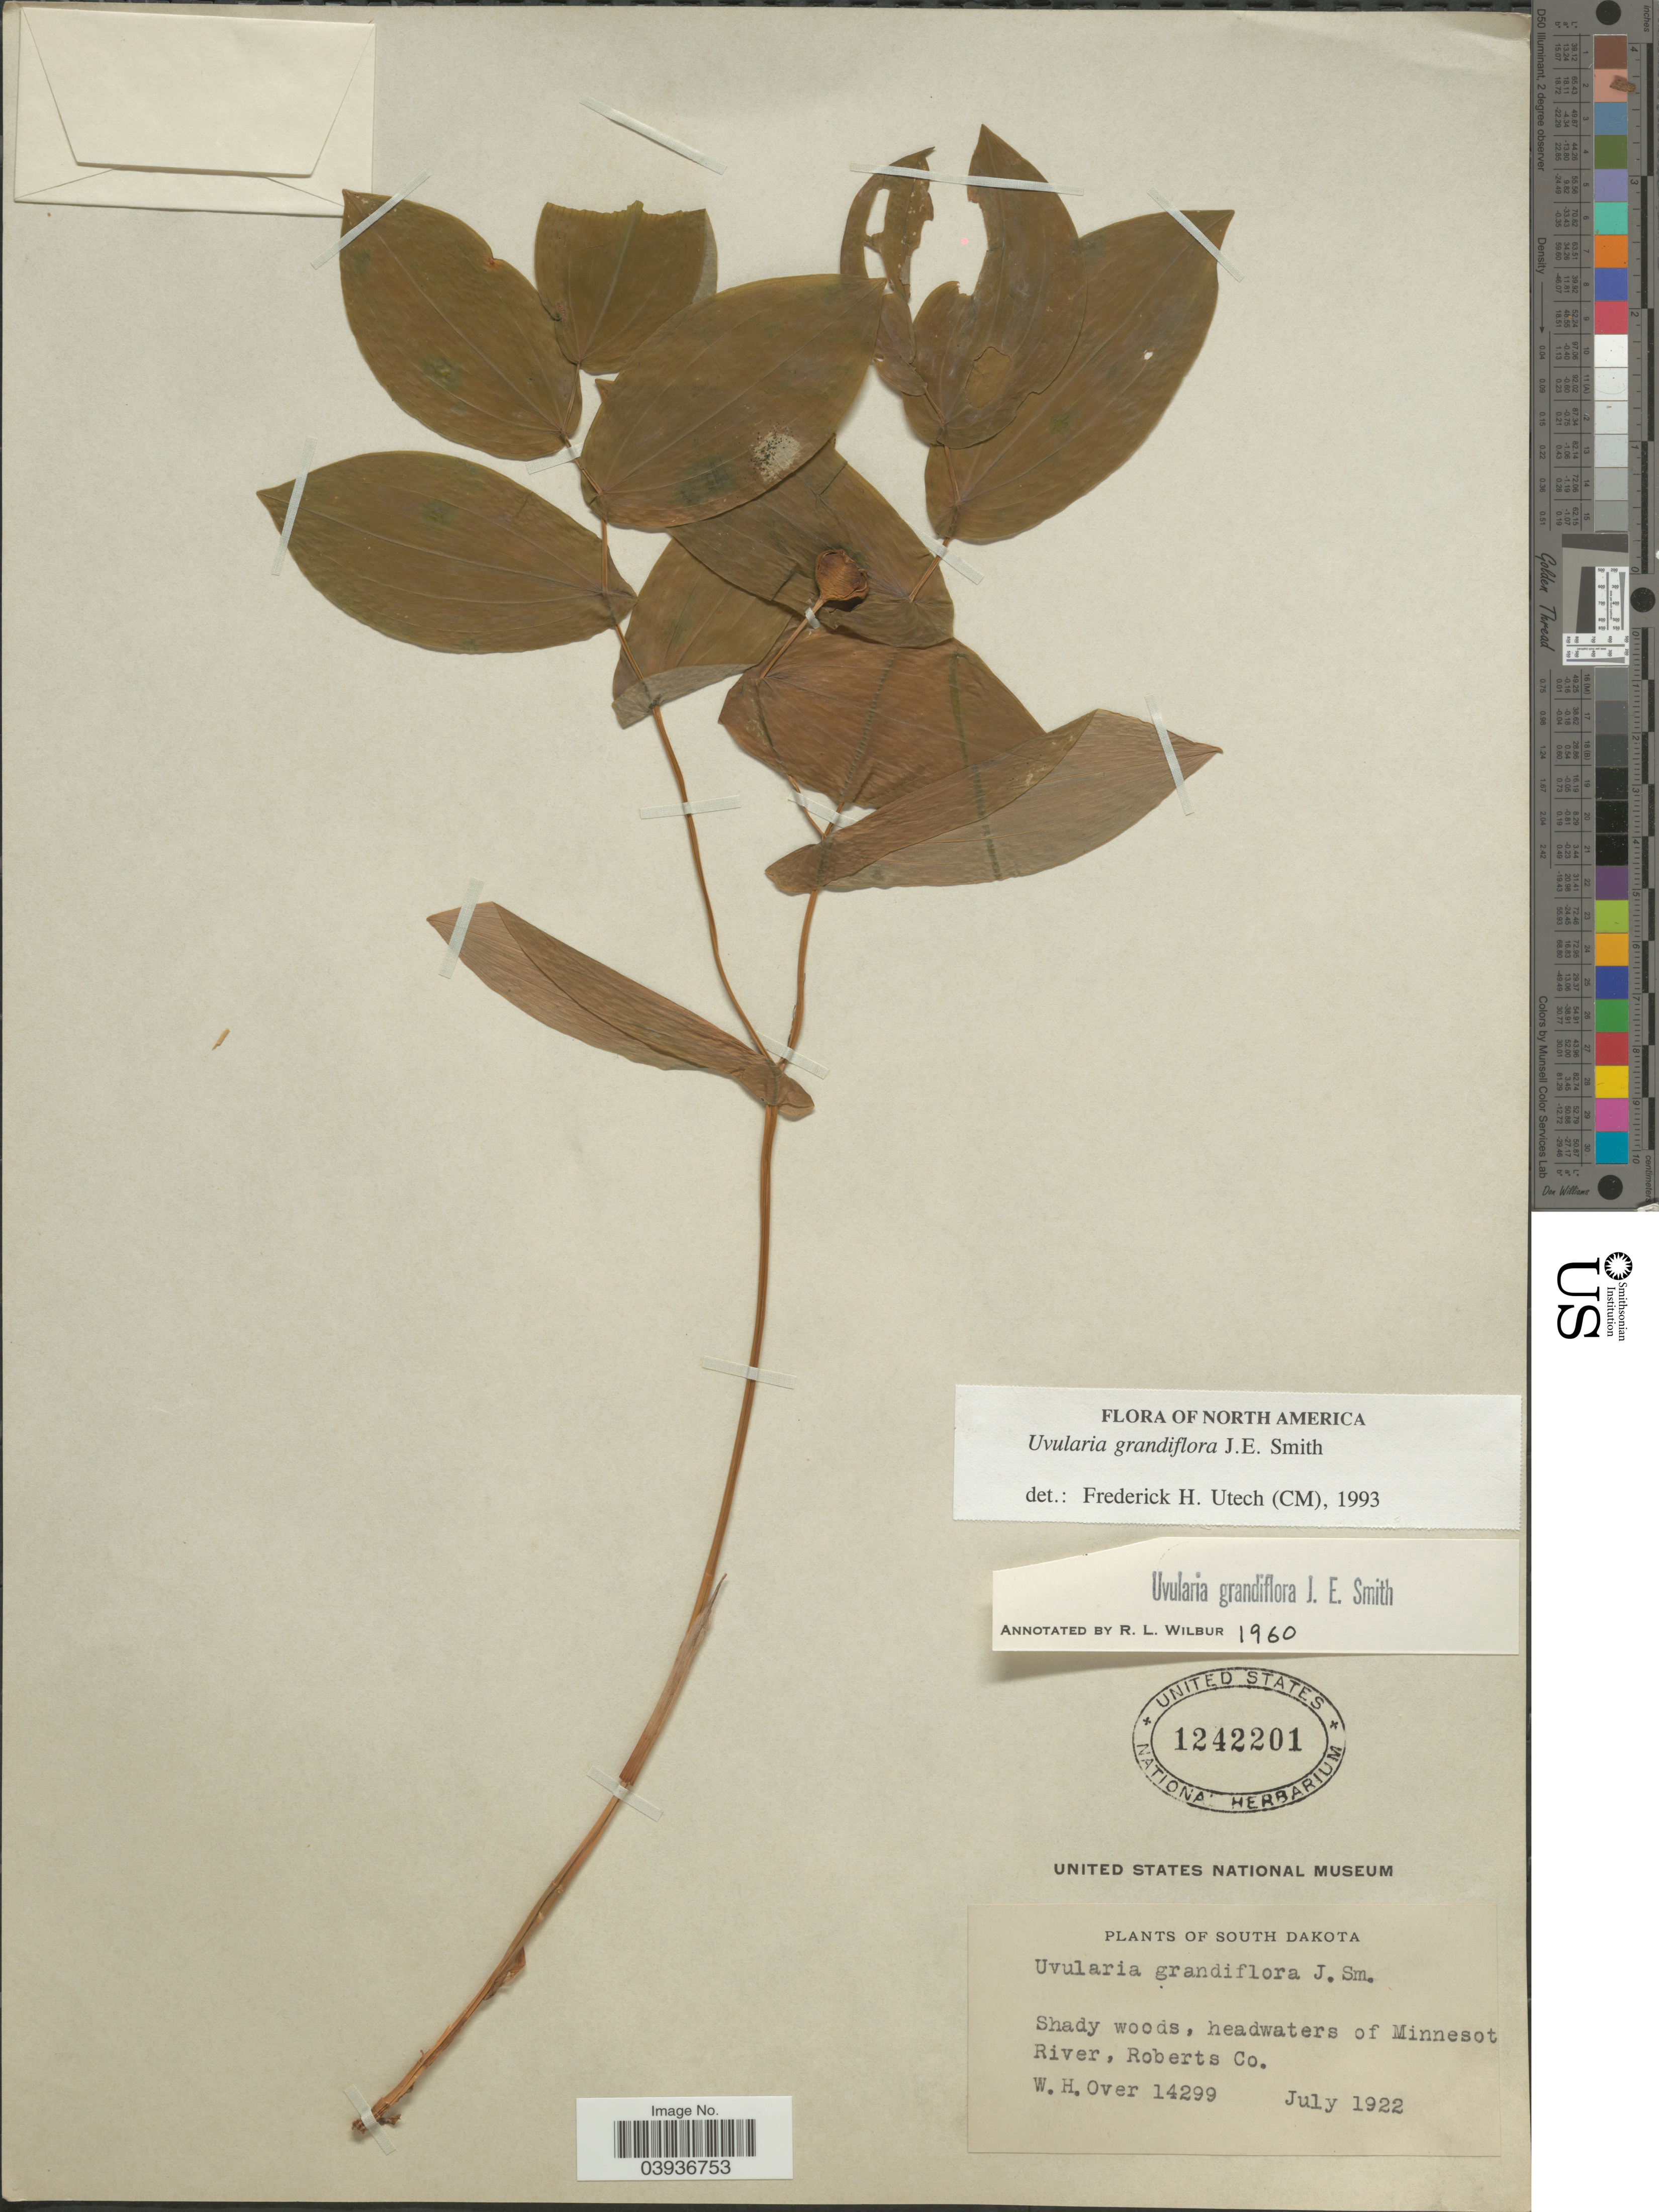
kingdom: Plantae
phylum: Tracheophyta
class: Liliopsida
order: Liliales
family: Colchicaceae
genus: Uvularia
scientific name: Uvularia grandiflora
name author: Sm.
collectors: W. Over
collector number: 14299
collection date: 1922-07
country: United States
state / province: South Dakota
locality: Headwaters of Minnesota River, Roberts Co.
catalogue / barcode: US 1242201